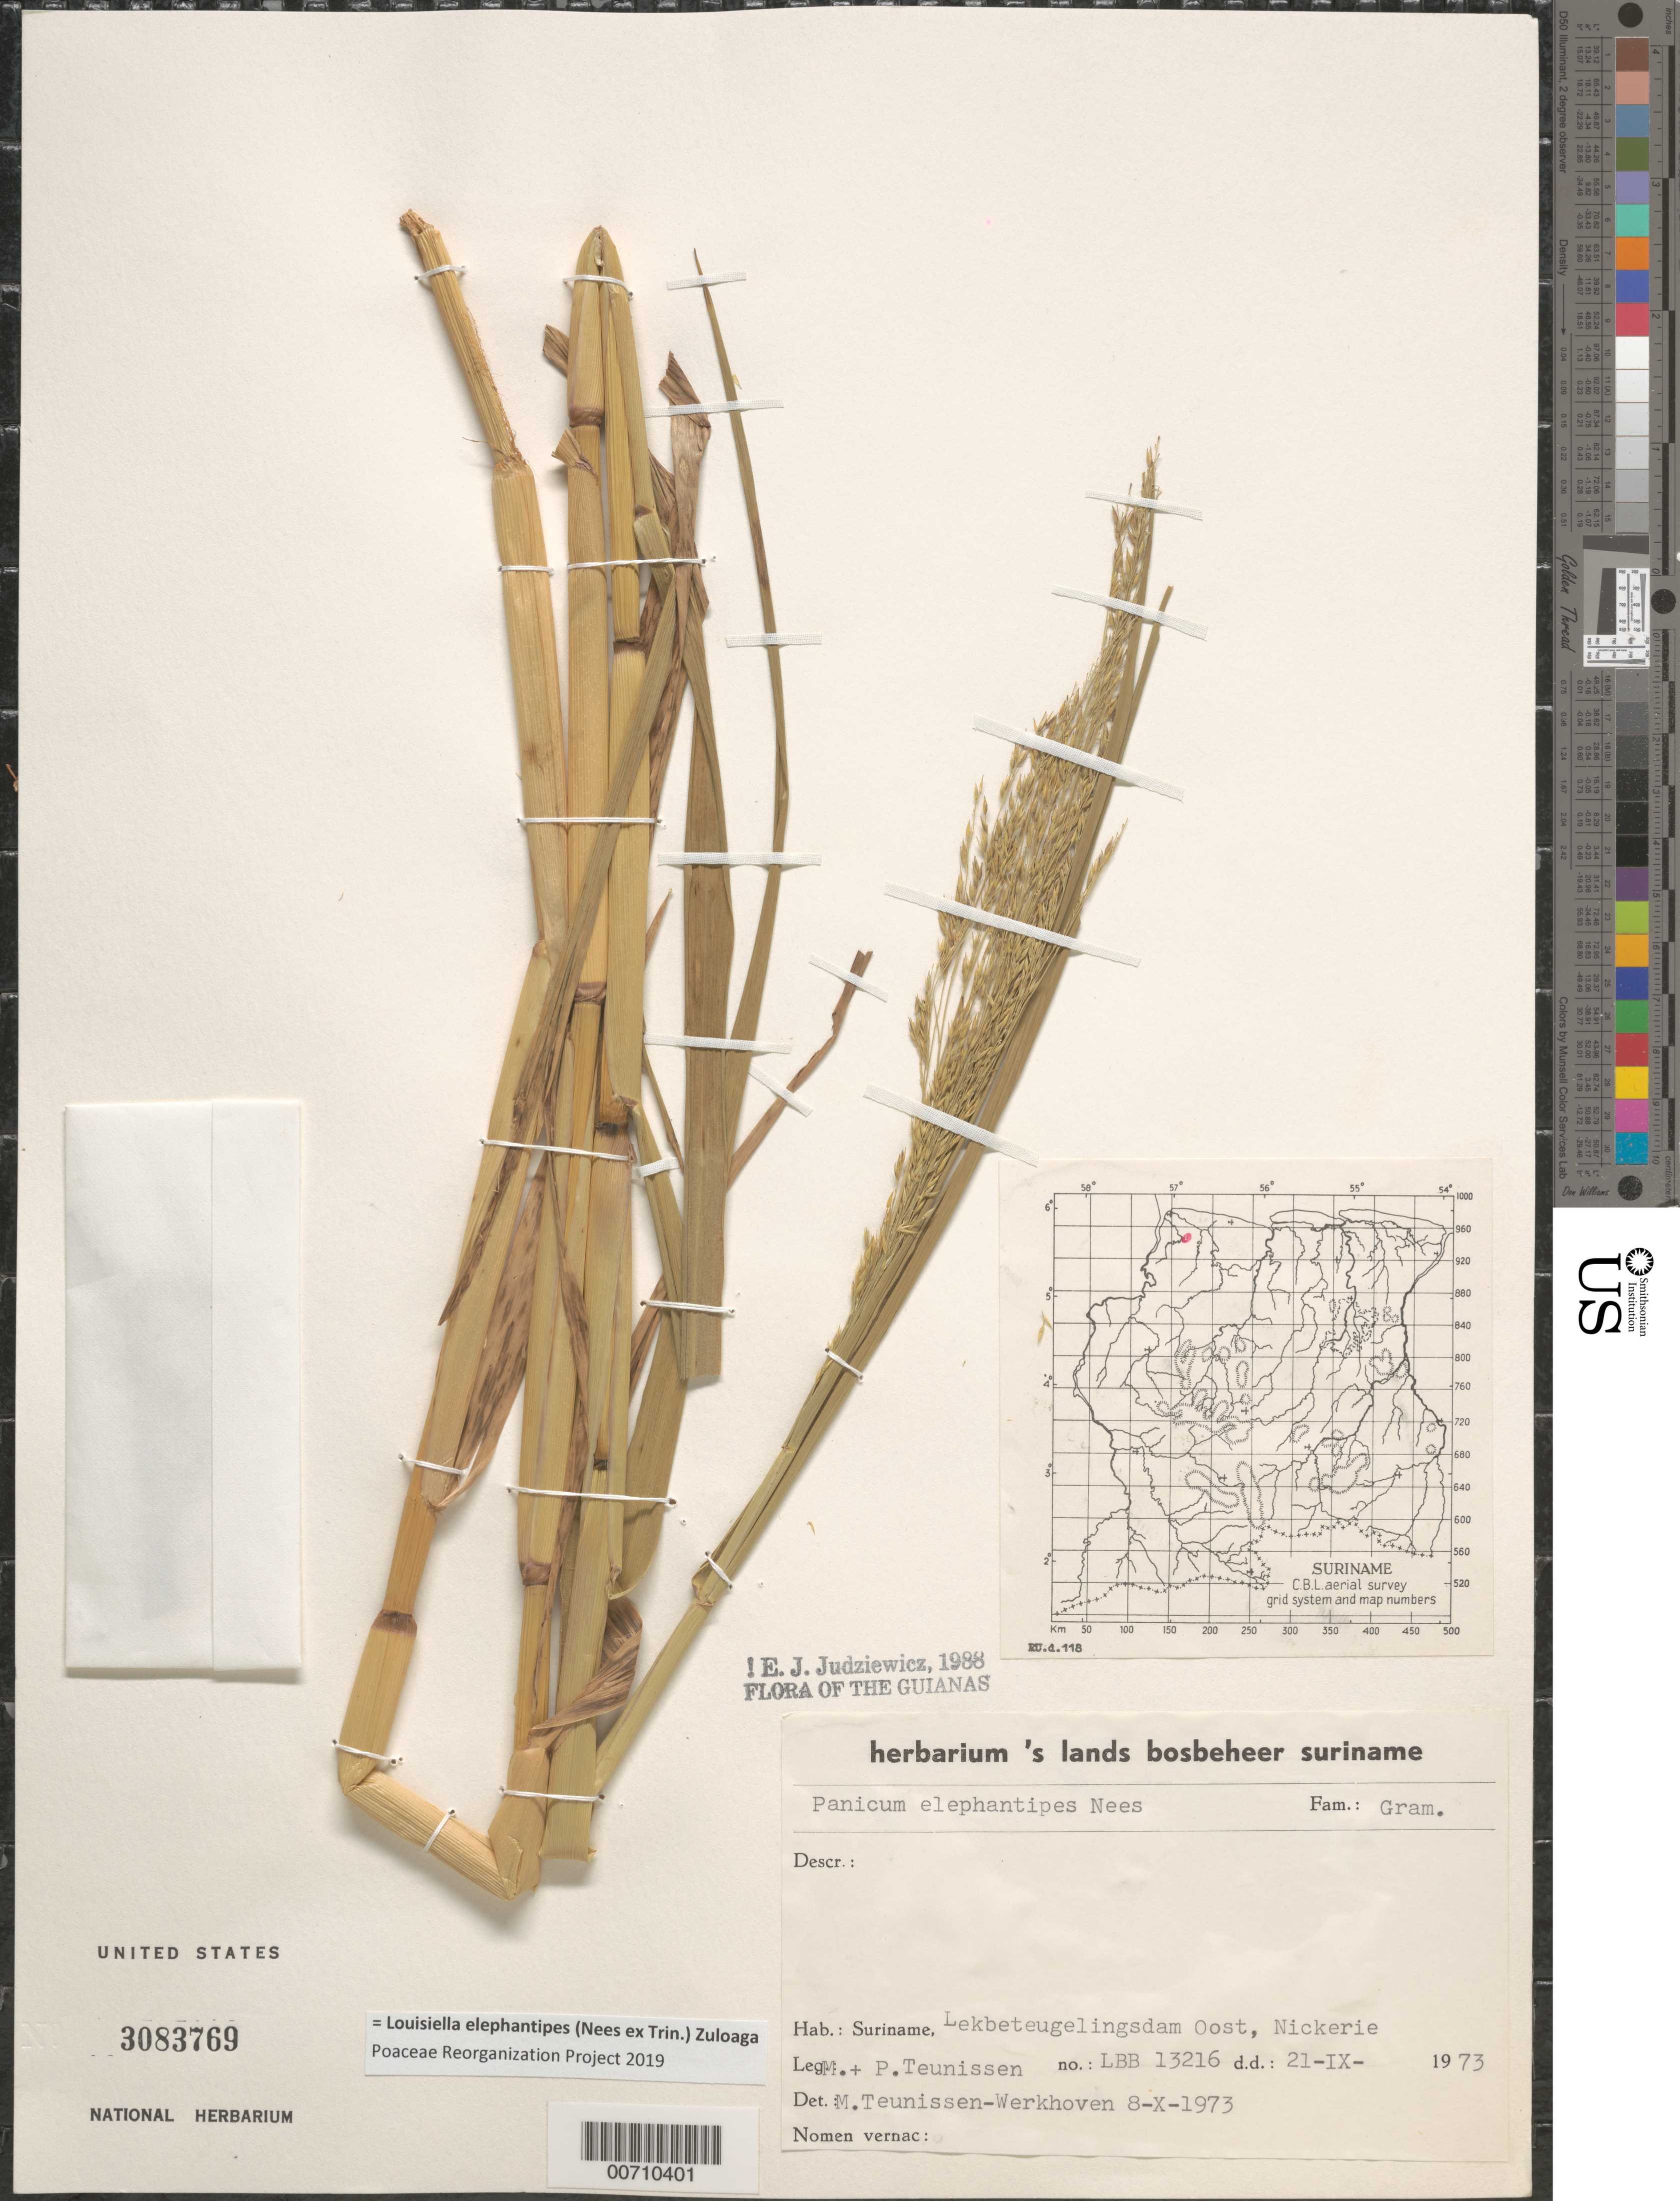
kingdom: Plantae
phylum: Tracheophyta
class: Liliopsida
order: Poales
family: Poaceae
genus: Louisiella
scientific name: Louisiella elephantipes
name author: (Nees ex Trin.) Zuloaga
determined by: Poaceae Reorganization Project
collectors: M. Teunissen-werkhoven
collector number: LBB 13216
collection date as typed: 21-Sep-73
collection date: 1973-09-21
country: Suriname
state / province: Nickerie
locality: Lekbeteugelingsdam Oost, Nickerie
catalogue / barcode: US 3083769